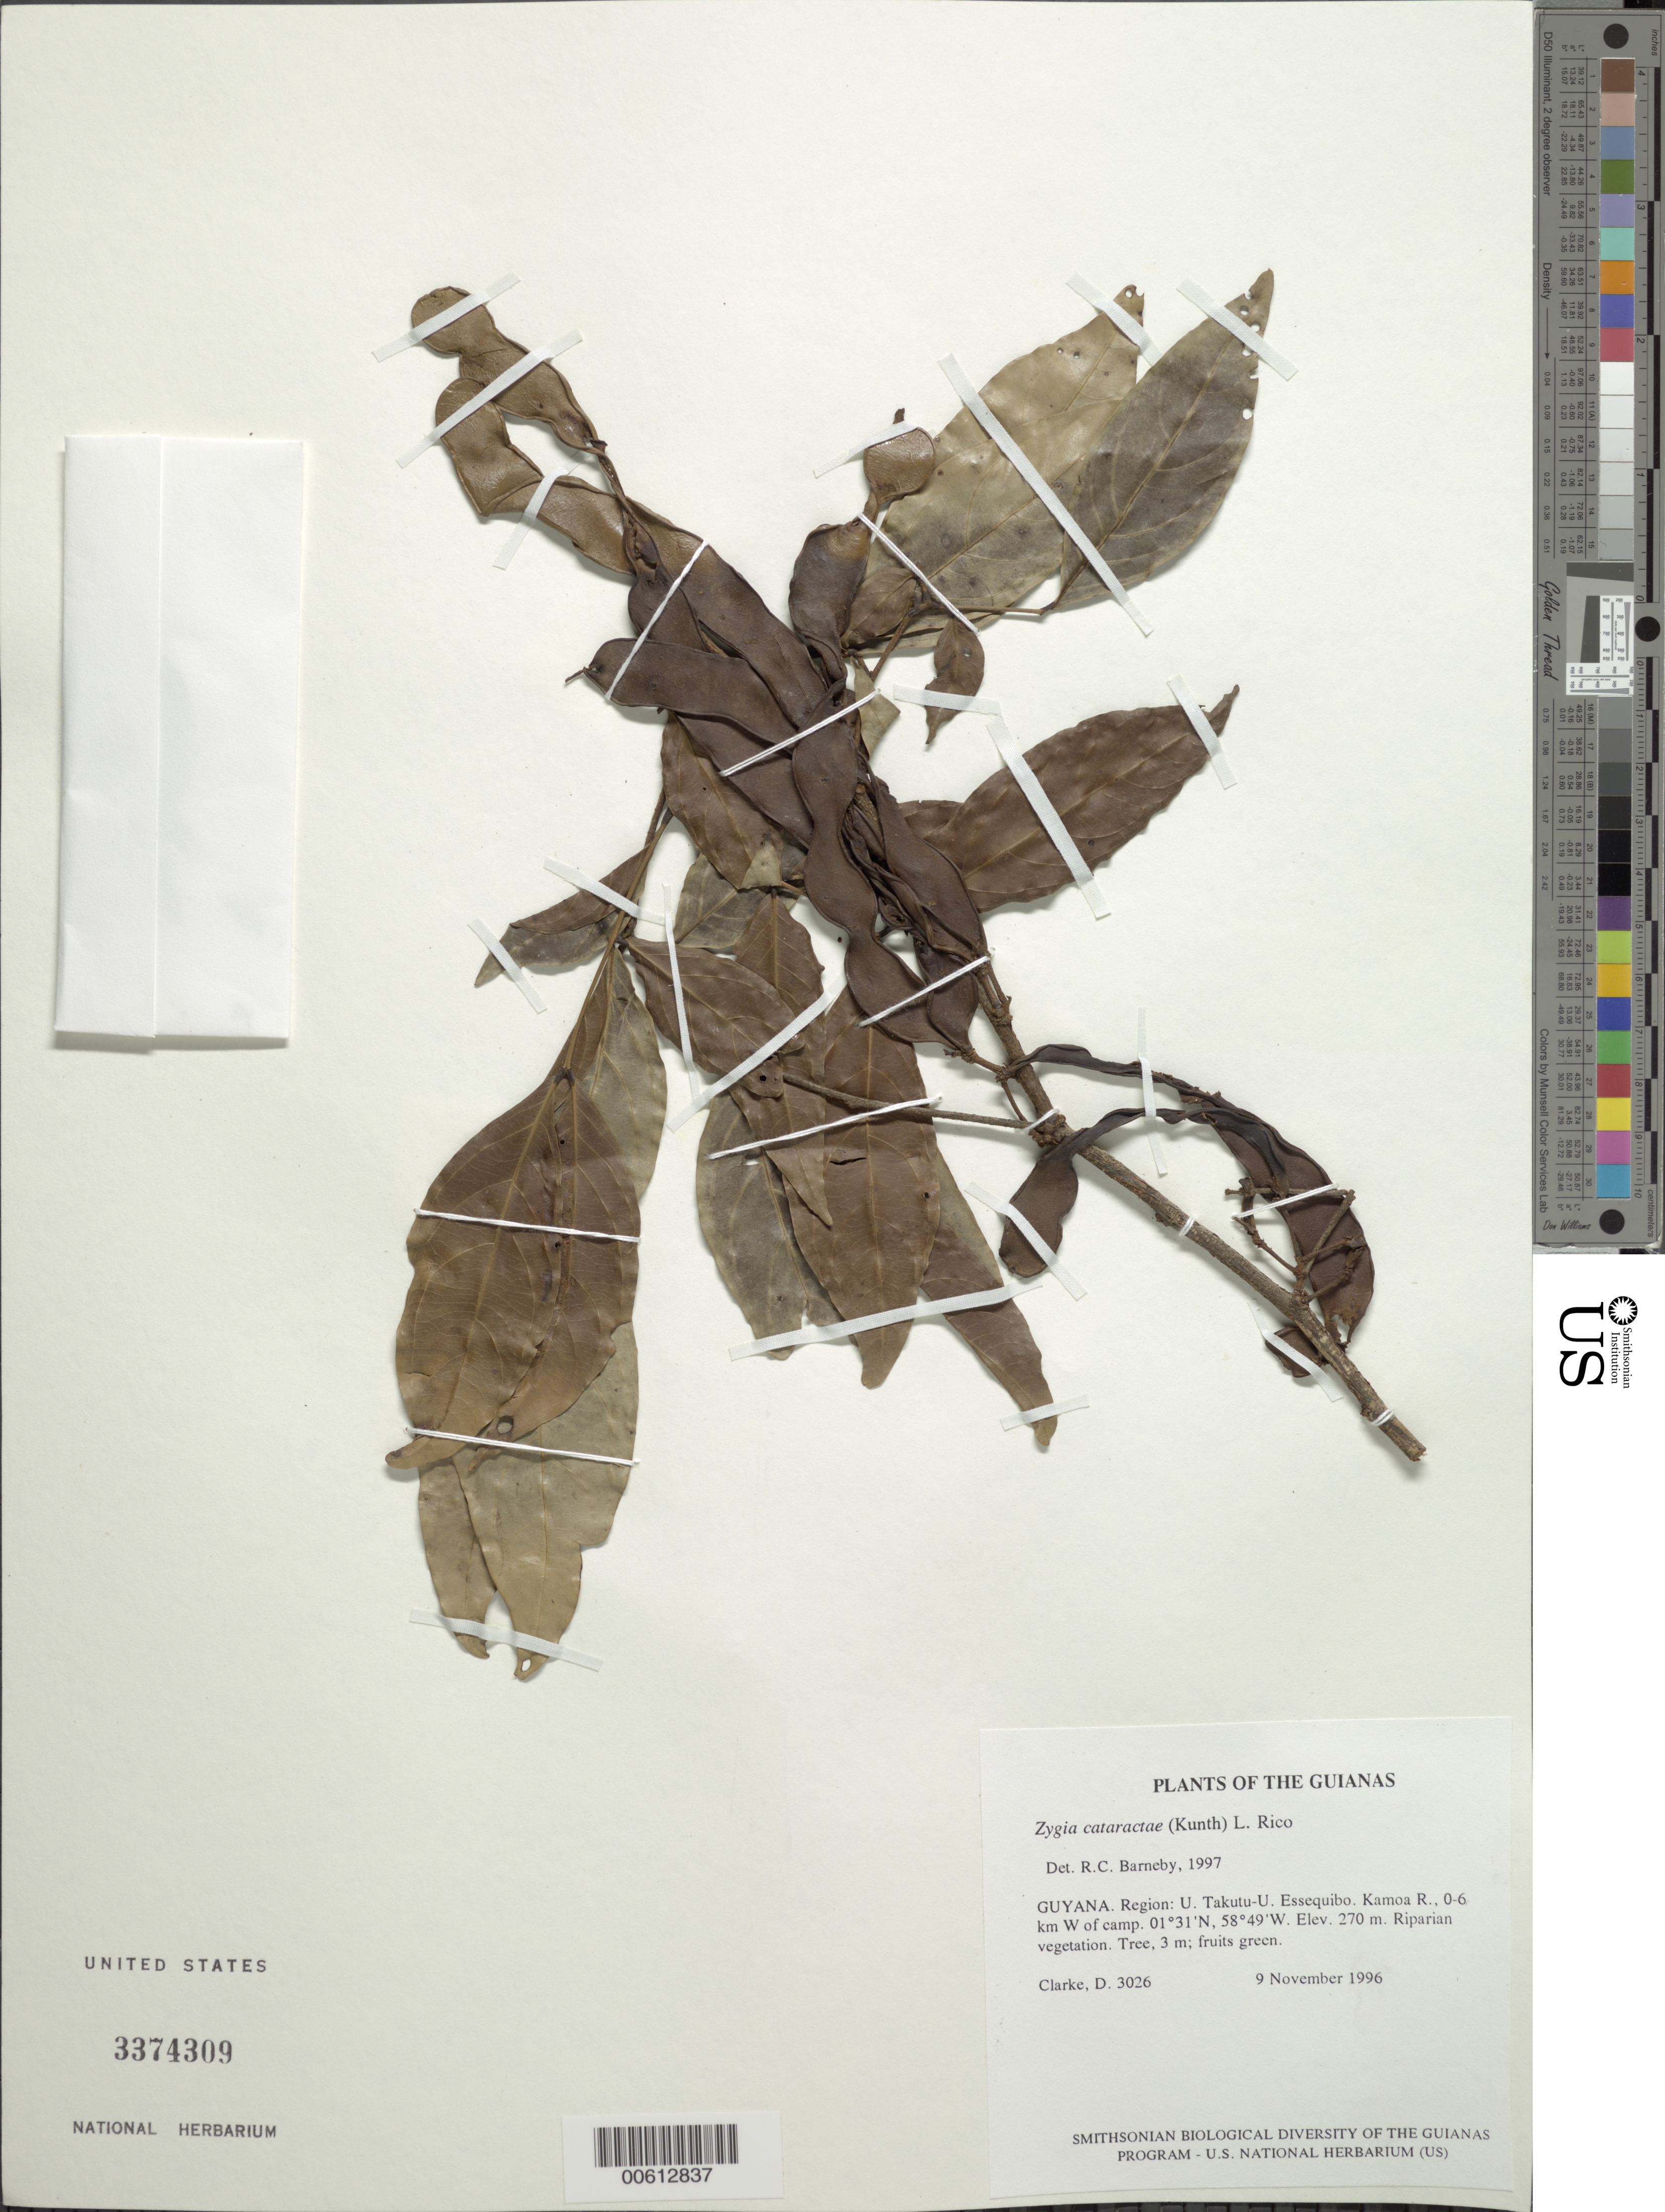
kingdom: Plantae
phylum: Tracheophyta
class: Magnoliopsida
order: Fabales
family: Fabaceae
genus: Zygia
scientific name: Zygia cataractae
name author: (Kunth) L. Rico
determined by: Barneby, Rupert C., (NY)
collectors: H. D. Clarke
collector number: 3026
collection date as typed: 9 November 1996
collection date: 1996-11-09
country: Guyana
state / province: U. Takutu-U. Essequibo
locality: Kamoa R., 0-6 km W of camp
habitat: Riparian vegetation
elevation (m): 270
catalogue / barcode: US 3374309